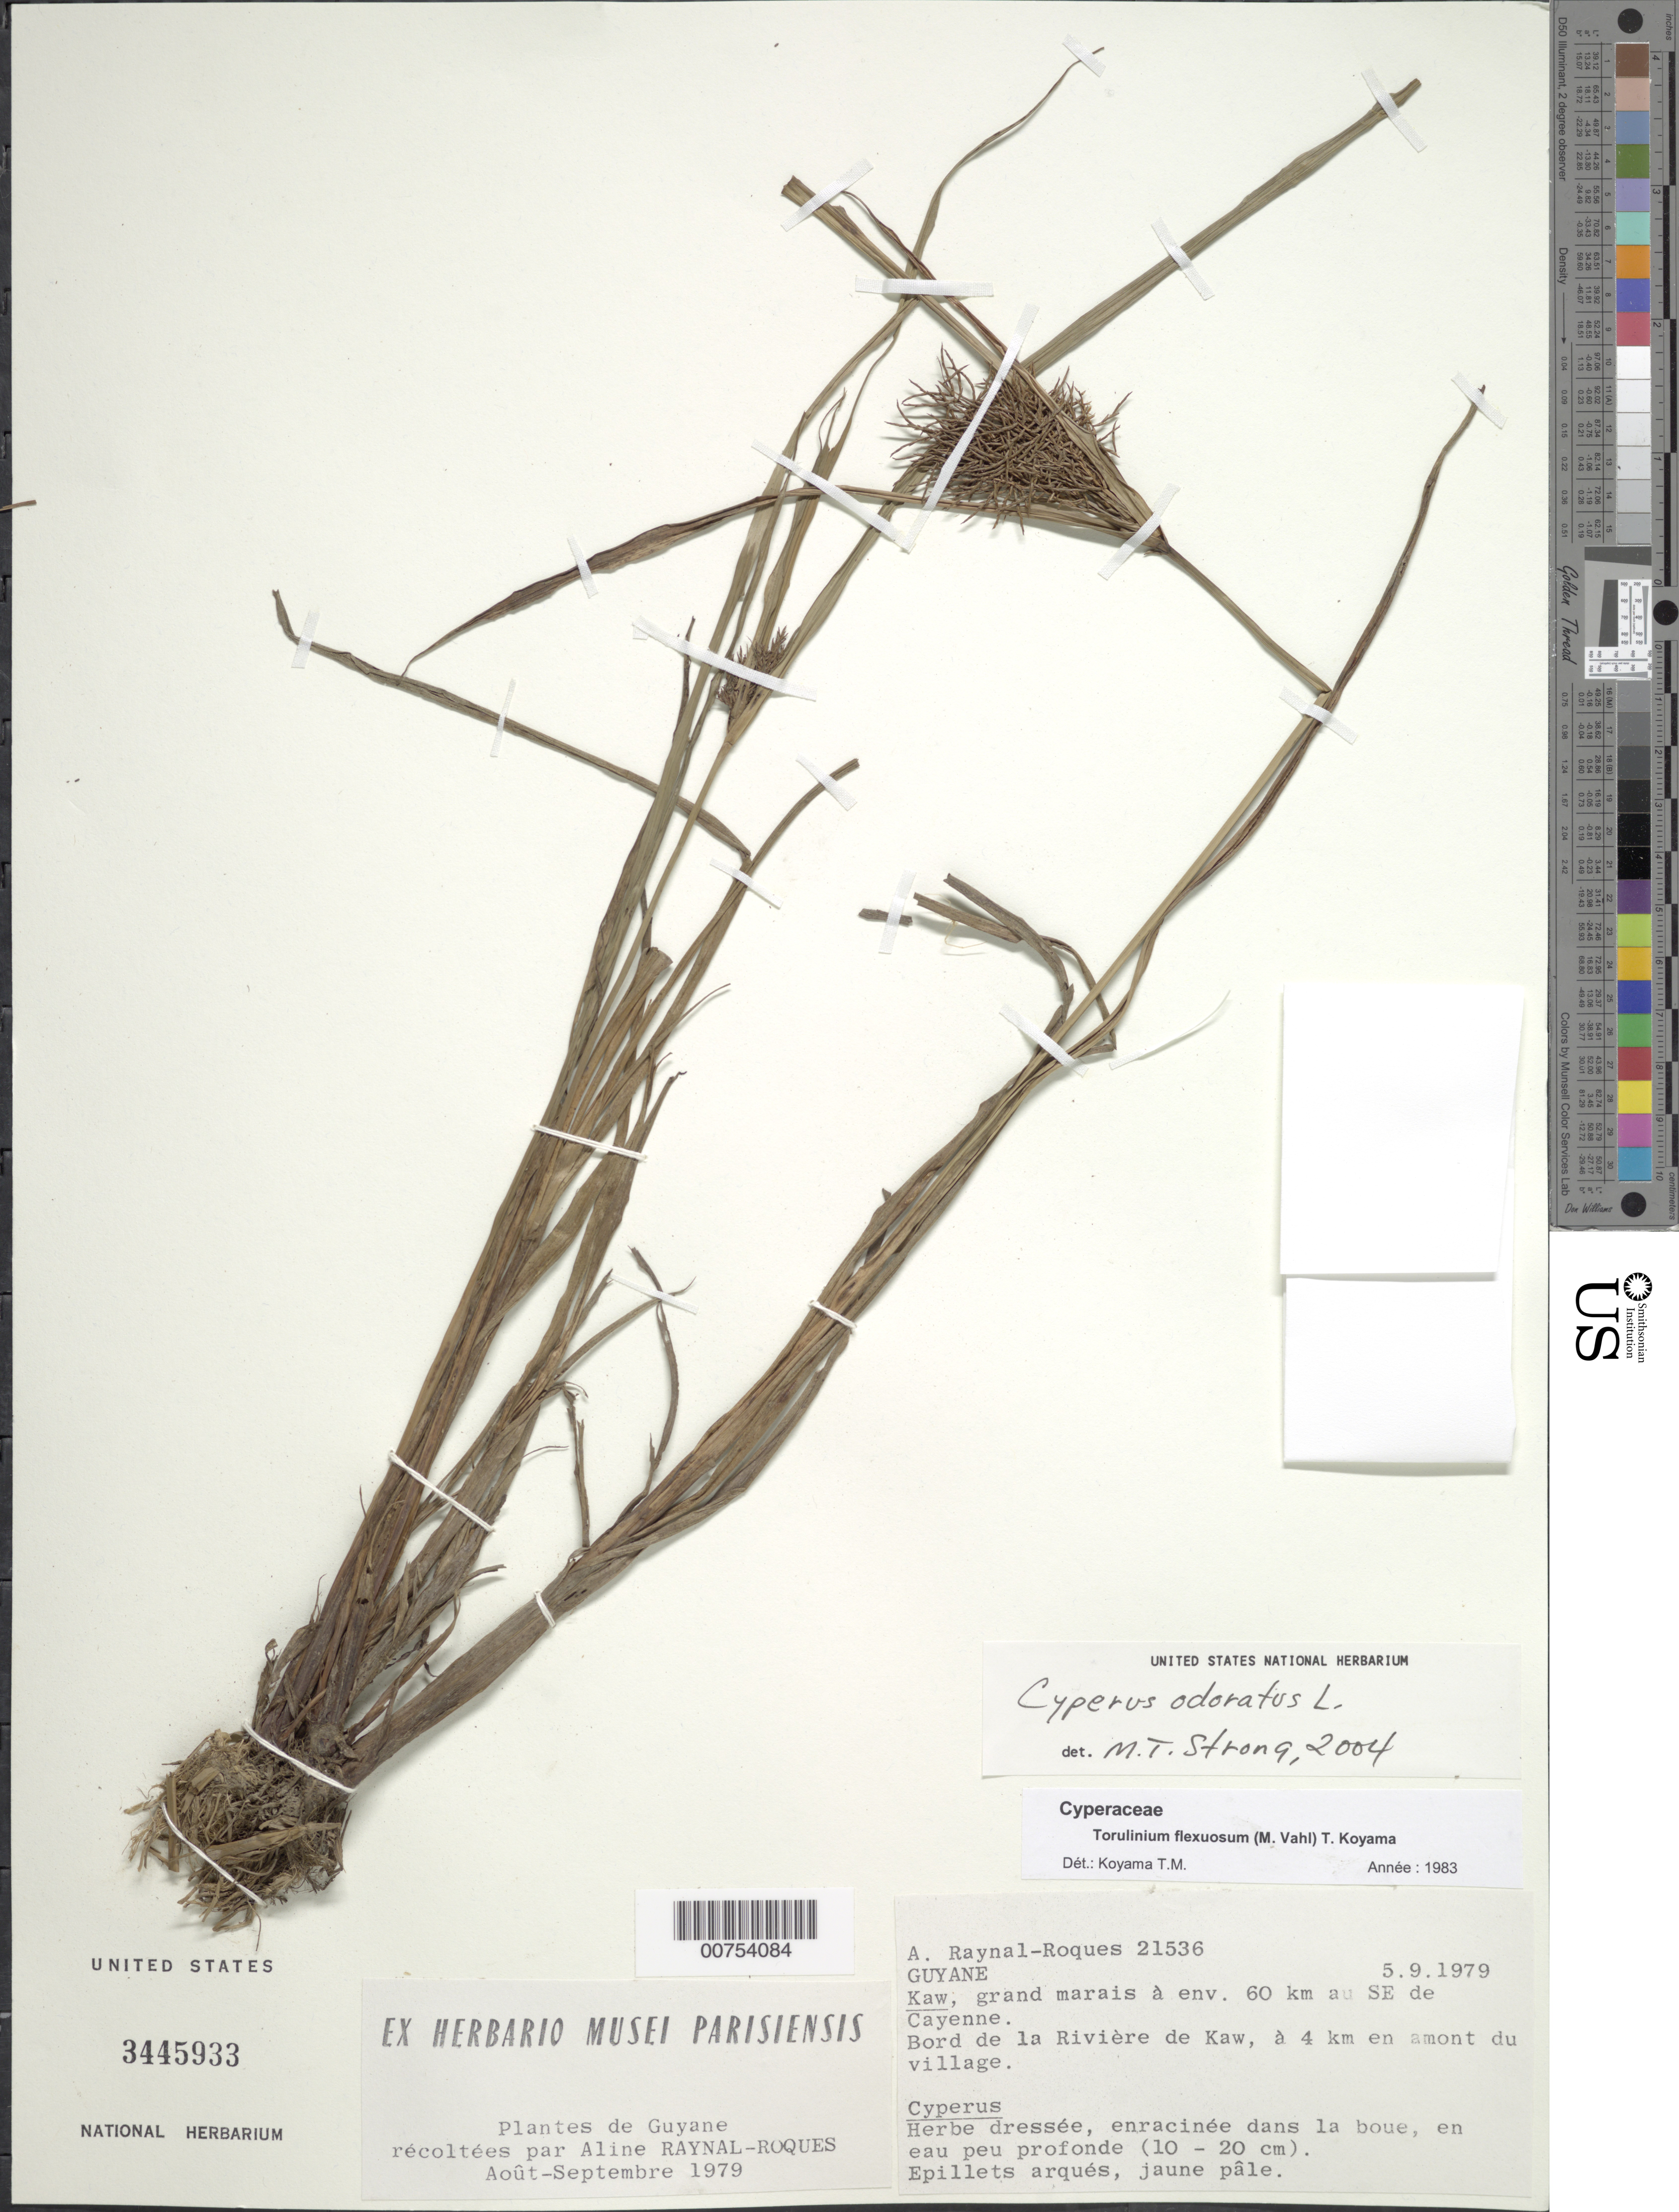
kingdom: Plantae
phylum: Tracheophyta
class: Liliopsida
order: Poales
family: Cyperaceae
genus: Cyperus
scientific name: Cyperus odoratus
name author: L.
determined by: Strong, M. T., (US), Smithsonian Institution - National Museum of Natural History (UNITED STATES)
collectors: A. M. Raynal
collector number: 21536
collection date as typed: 5-Sep-79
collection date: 1979-09-05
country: French Guiana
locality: Kaw, 60 km SE of Cayenne, bord de la riv. Kaw, 4 km du village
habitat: Marais; en eau peu profonde (10-20 cm)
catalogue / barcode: US 3445933